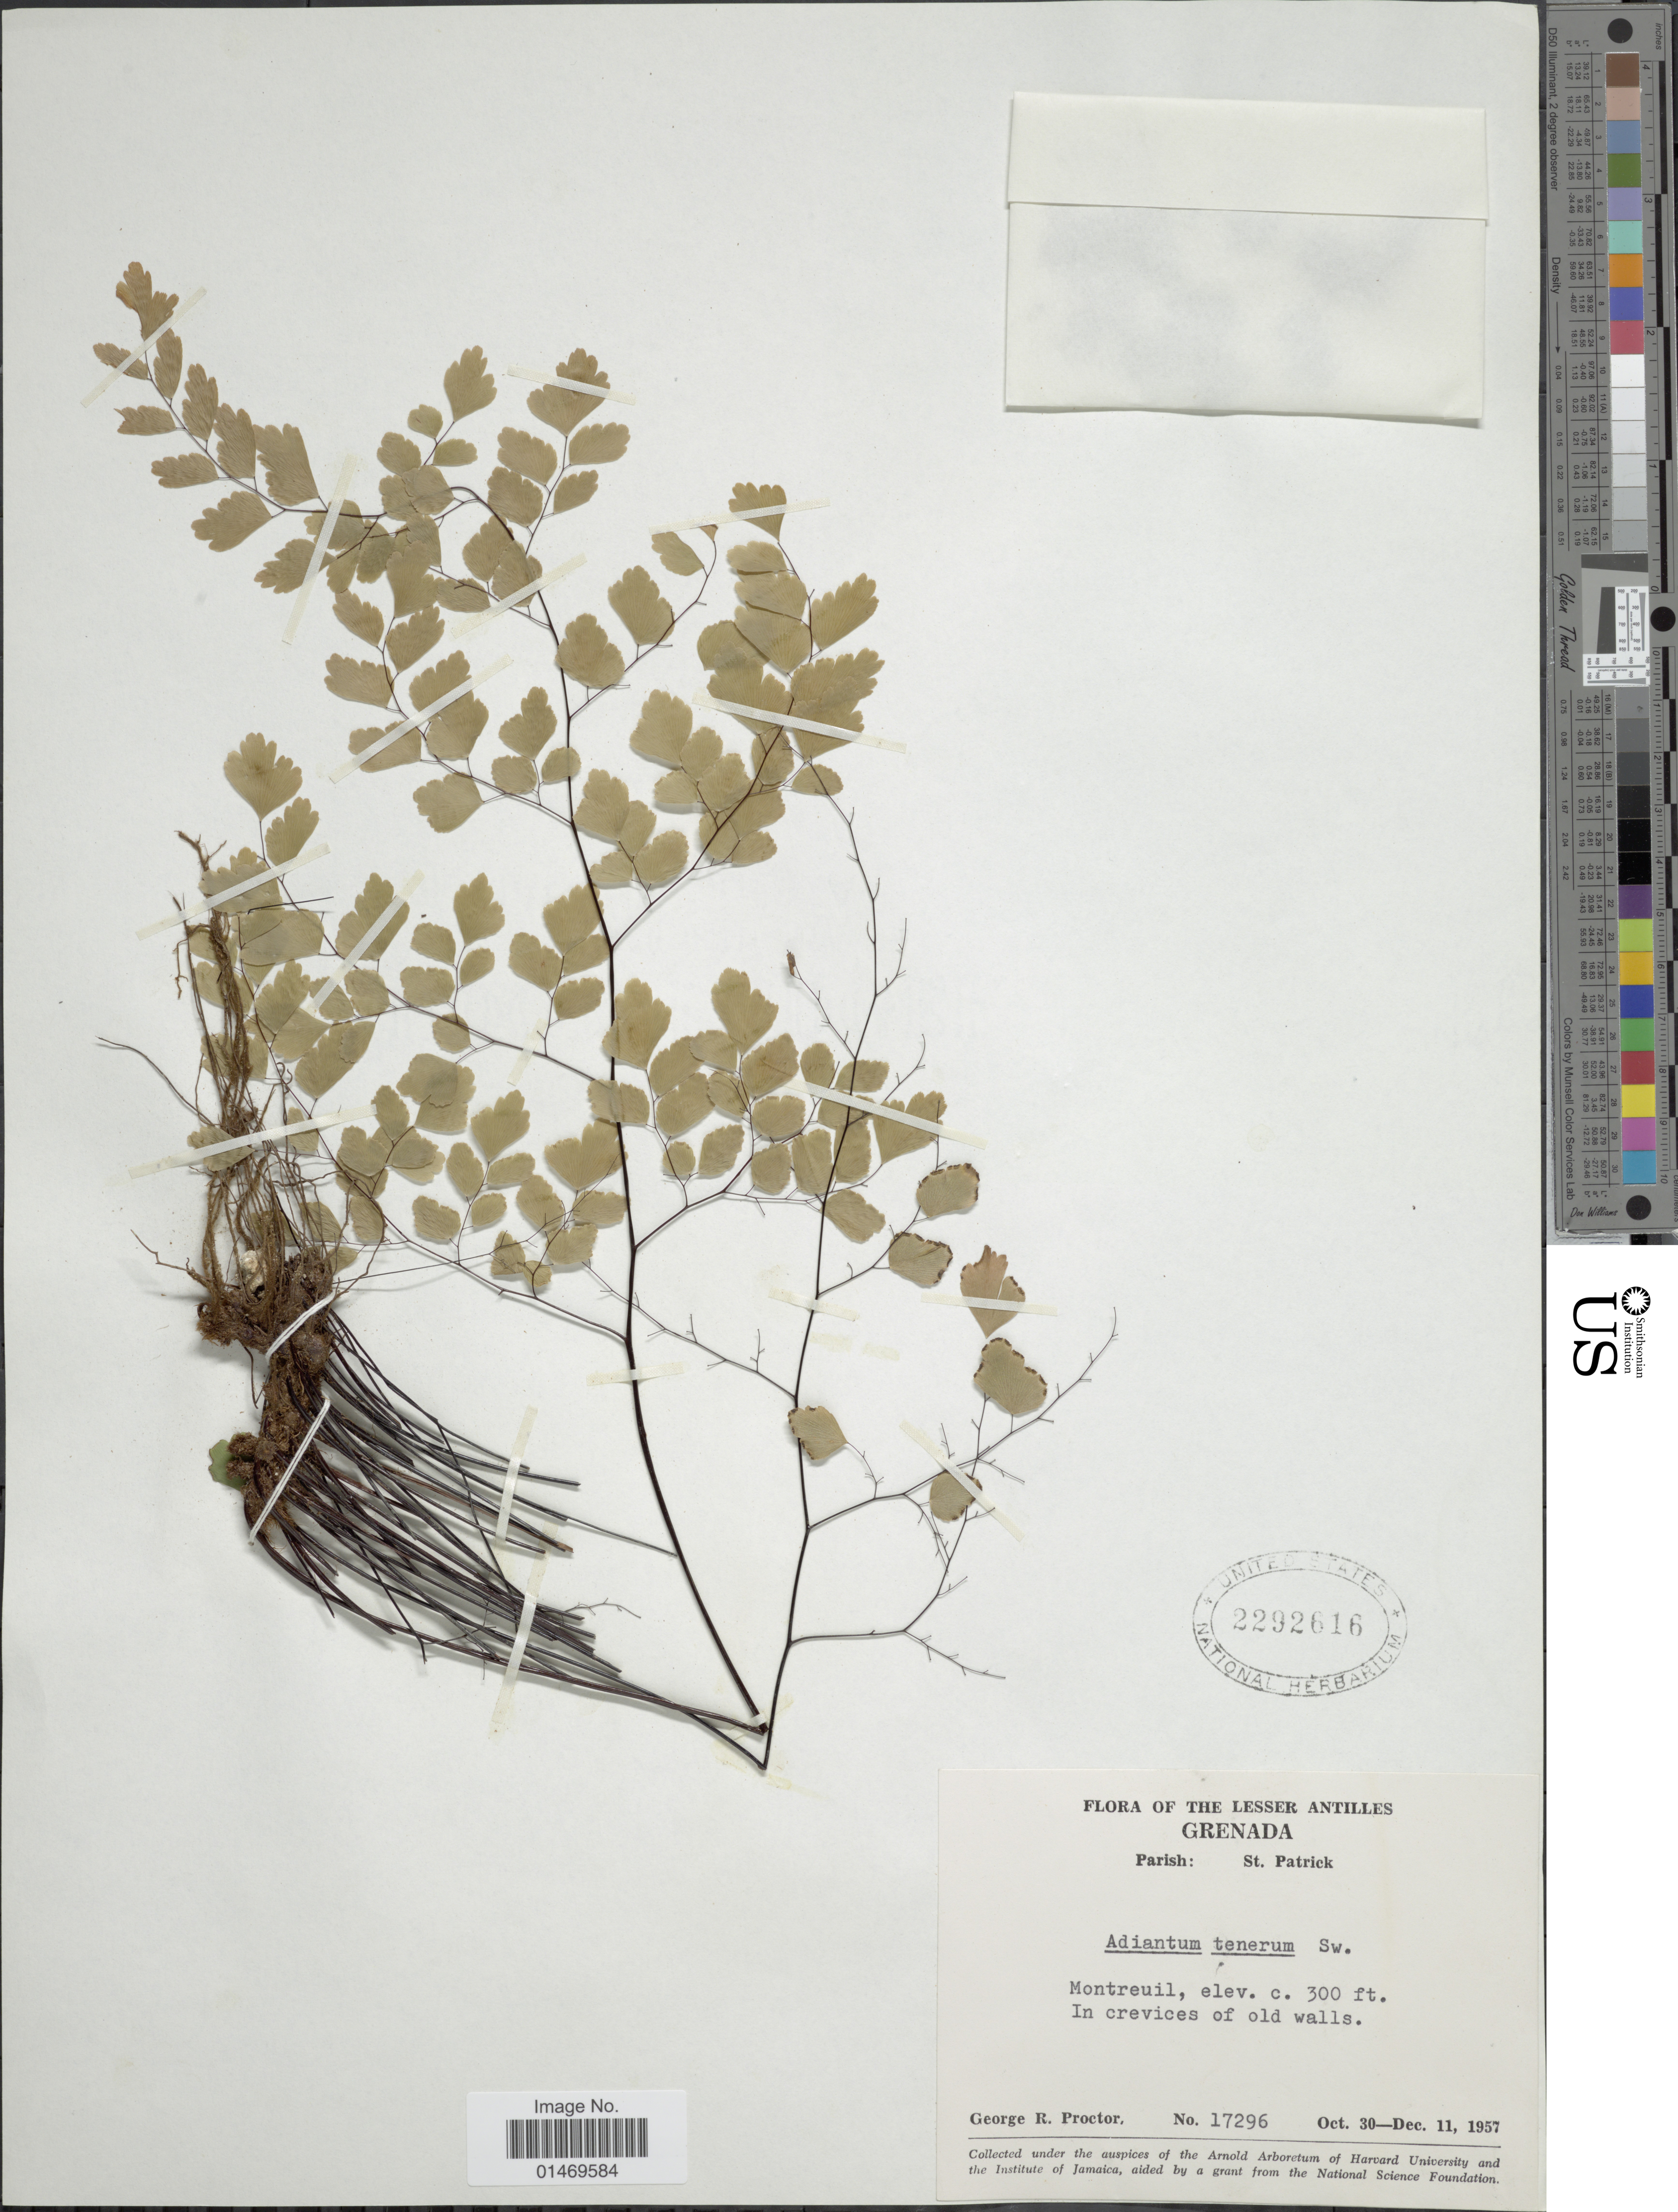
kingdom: Plantae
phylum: Tracheophyta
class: Polypodiopsida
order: Polypodiales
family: Pteridaceae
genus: Adiantum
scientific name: Adiantum tenerum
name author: Sw.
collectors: G. R. Proctor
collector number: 17296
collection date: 1957-10-30/1957-12-11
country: Dominica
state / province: St. Patrick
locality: Montreuil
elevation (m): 91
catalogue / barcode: US 2292616